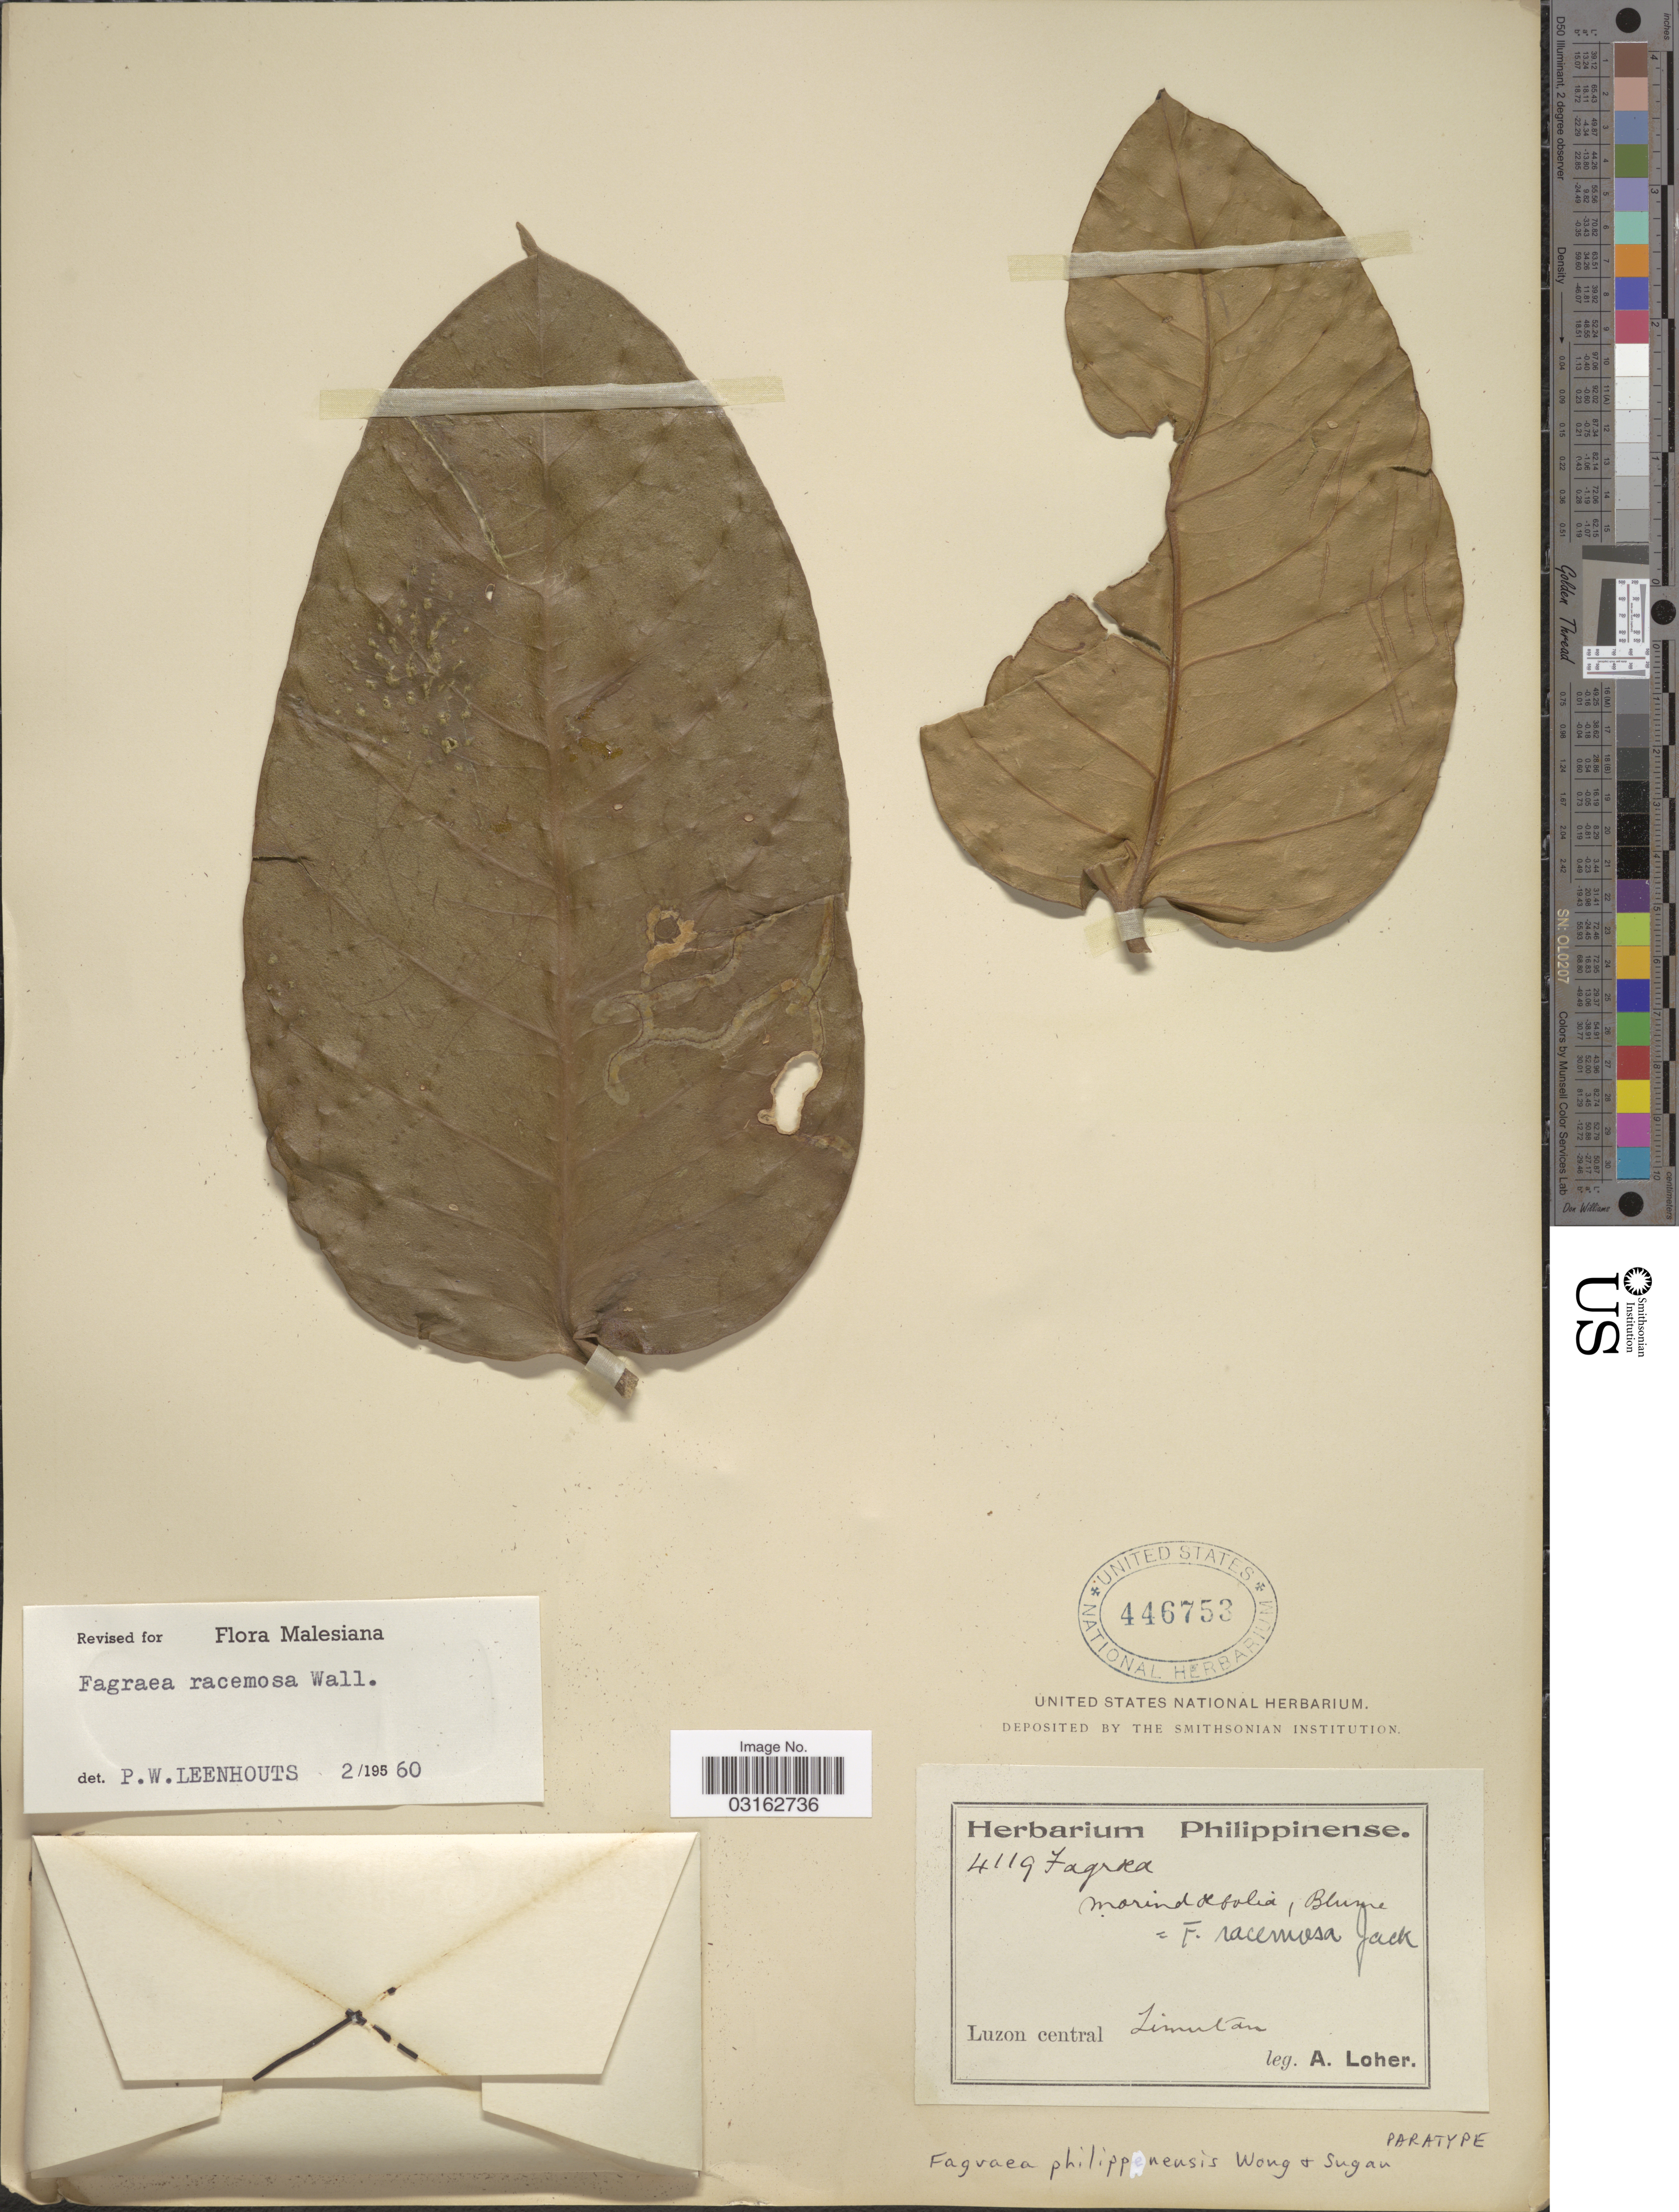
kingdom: Plantae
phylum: Tracheophyta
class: Magnoliopsida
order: Gentianales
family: Gentianaceae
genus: Fagraea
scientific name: Fagraea philippinensis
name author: Wong & Sugau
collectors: A. Loher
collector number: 4119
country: Philippines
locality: Luzon central, Limutan.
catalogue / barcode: US 446753